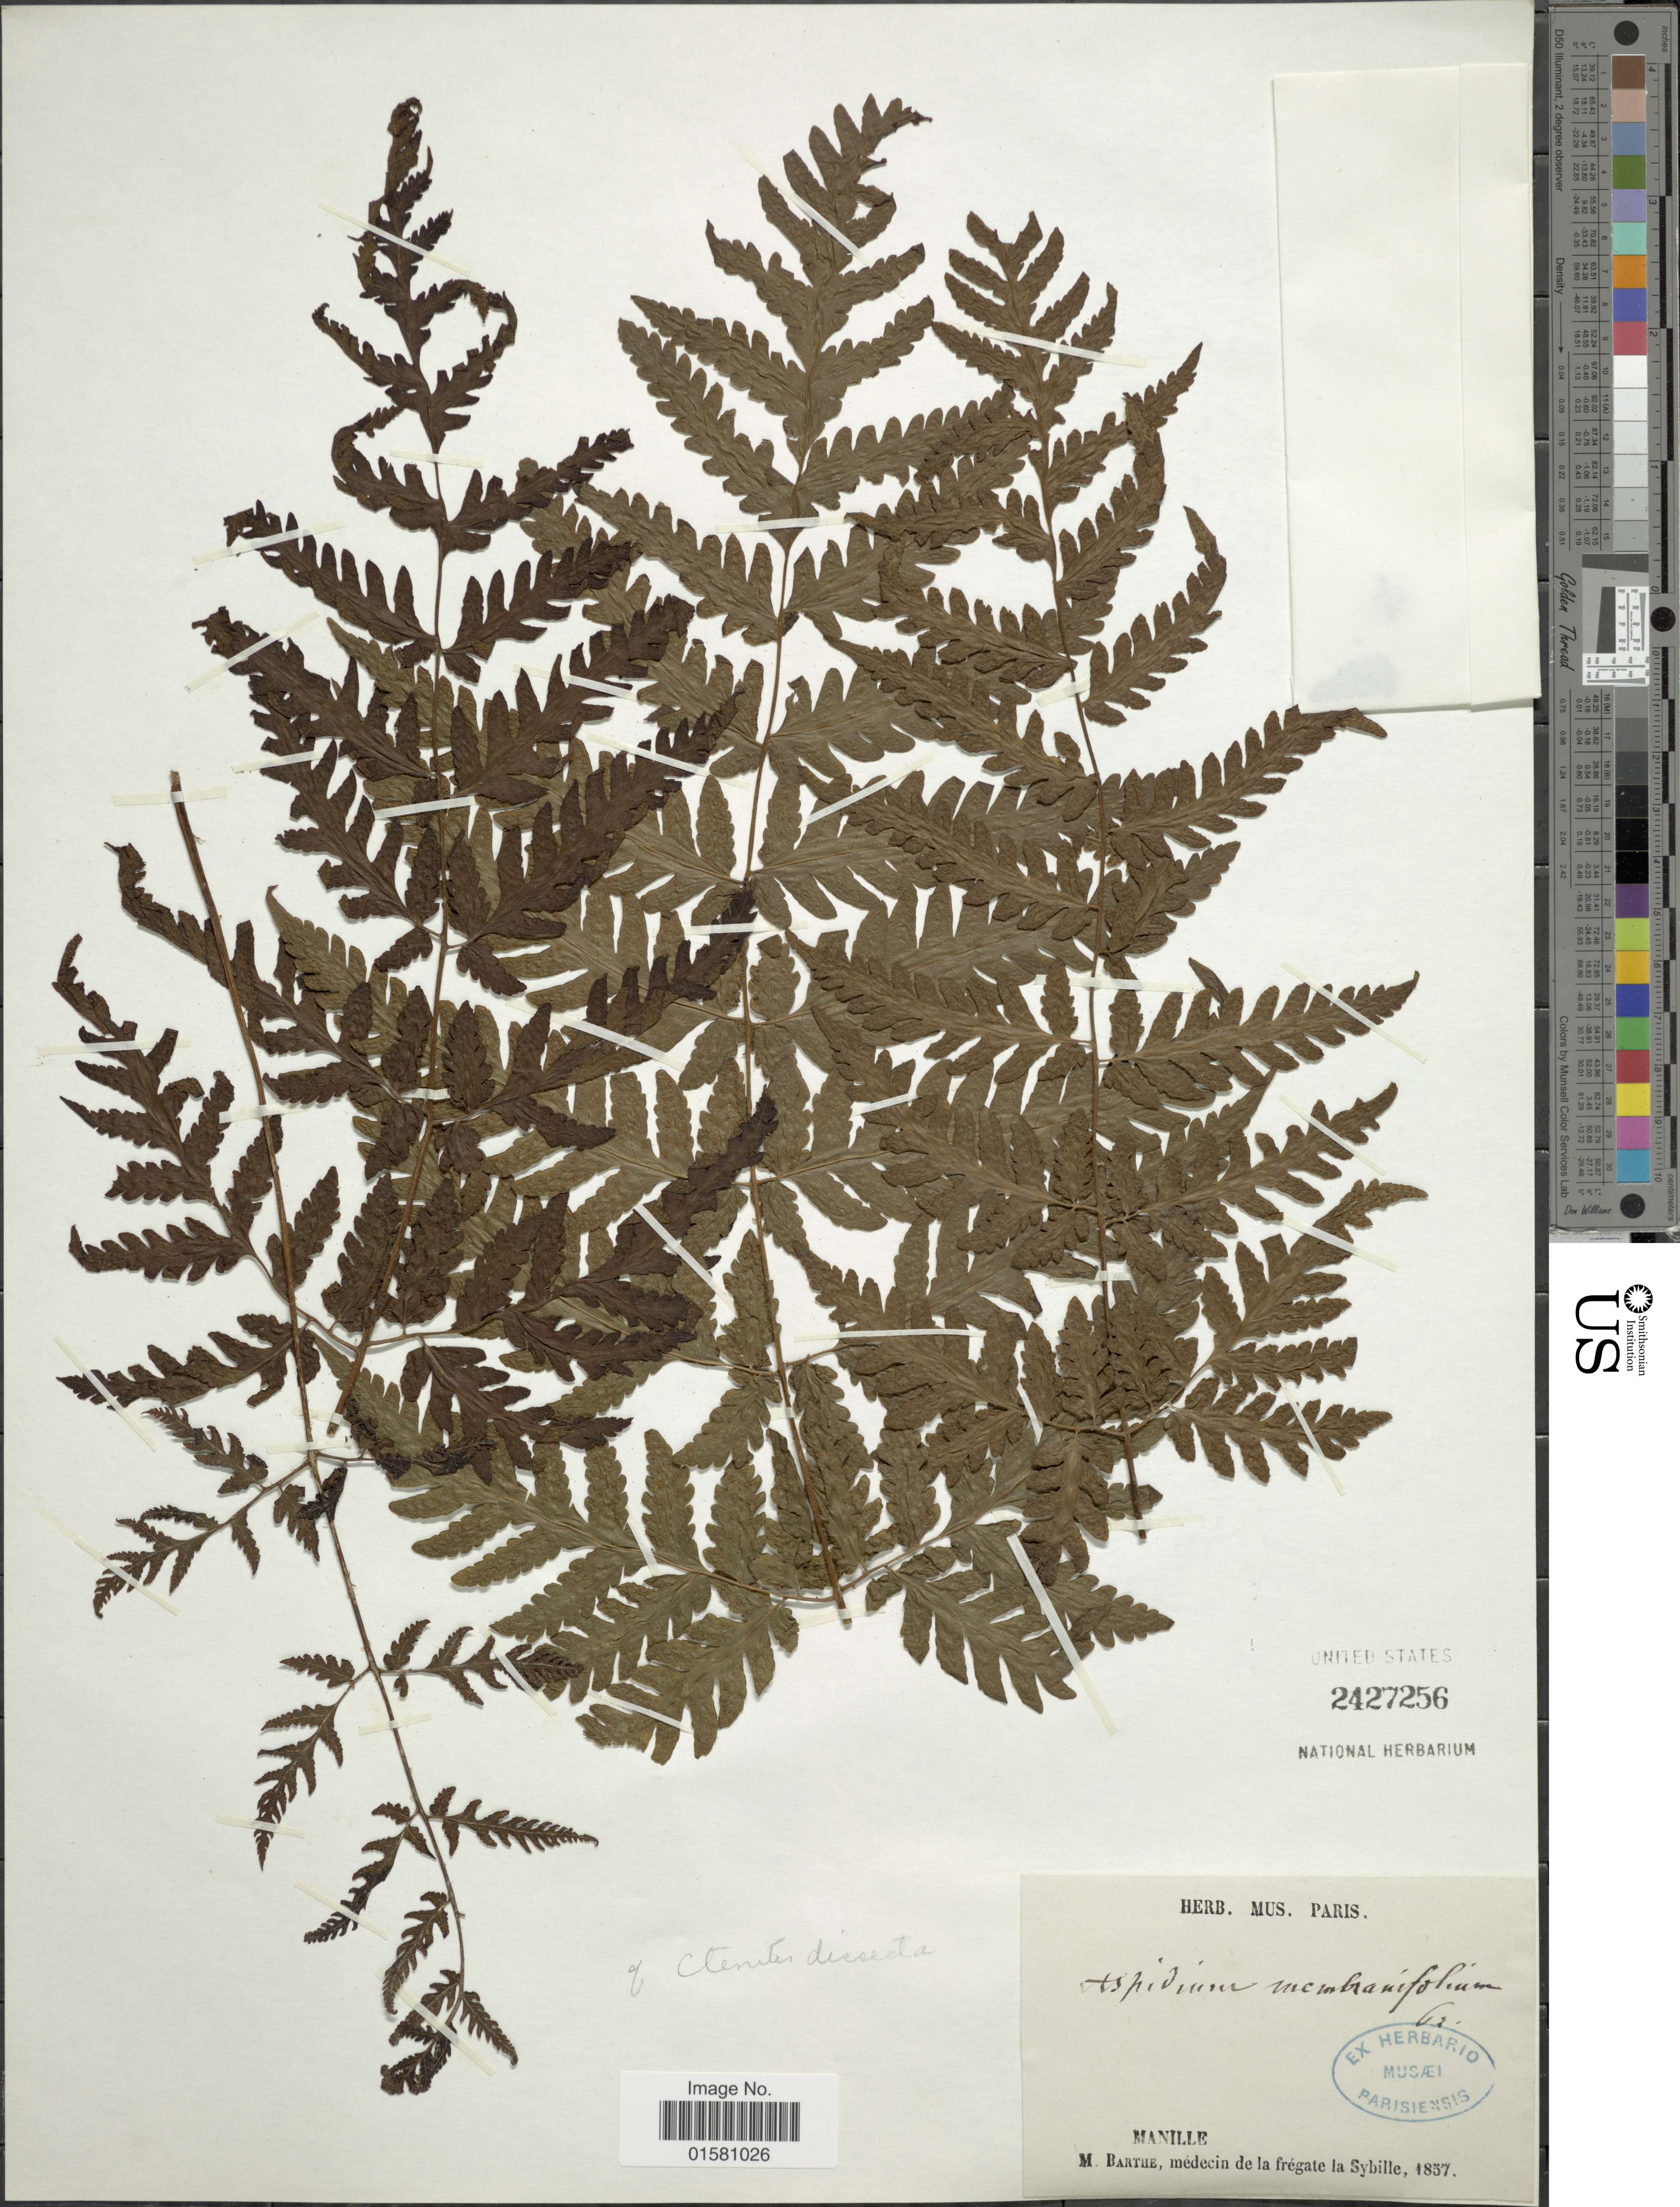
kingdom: Plantae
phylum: Tracheophyta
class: Polypodiopsida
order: Polypodiales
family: Tectariaceae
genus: Tectaria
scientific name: Tectaria dissecta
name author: (G. Forst.) Lellinger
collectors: ex herb. Mus. Paris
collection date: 1857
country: Philippines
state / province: National Capital Region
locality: Manille, M. Barthe, medecin de la fregate la Sybille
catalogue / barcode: US 2427256